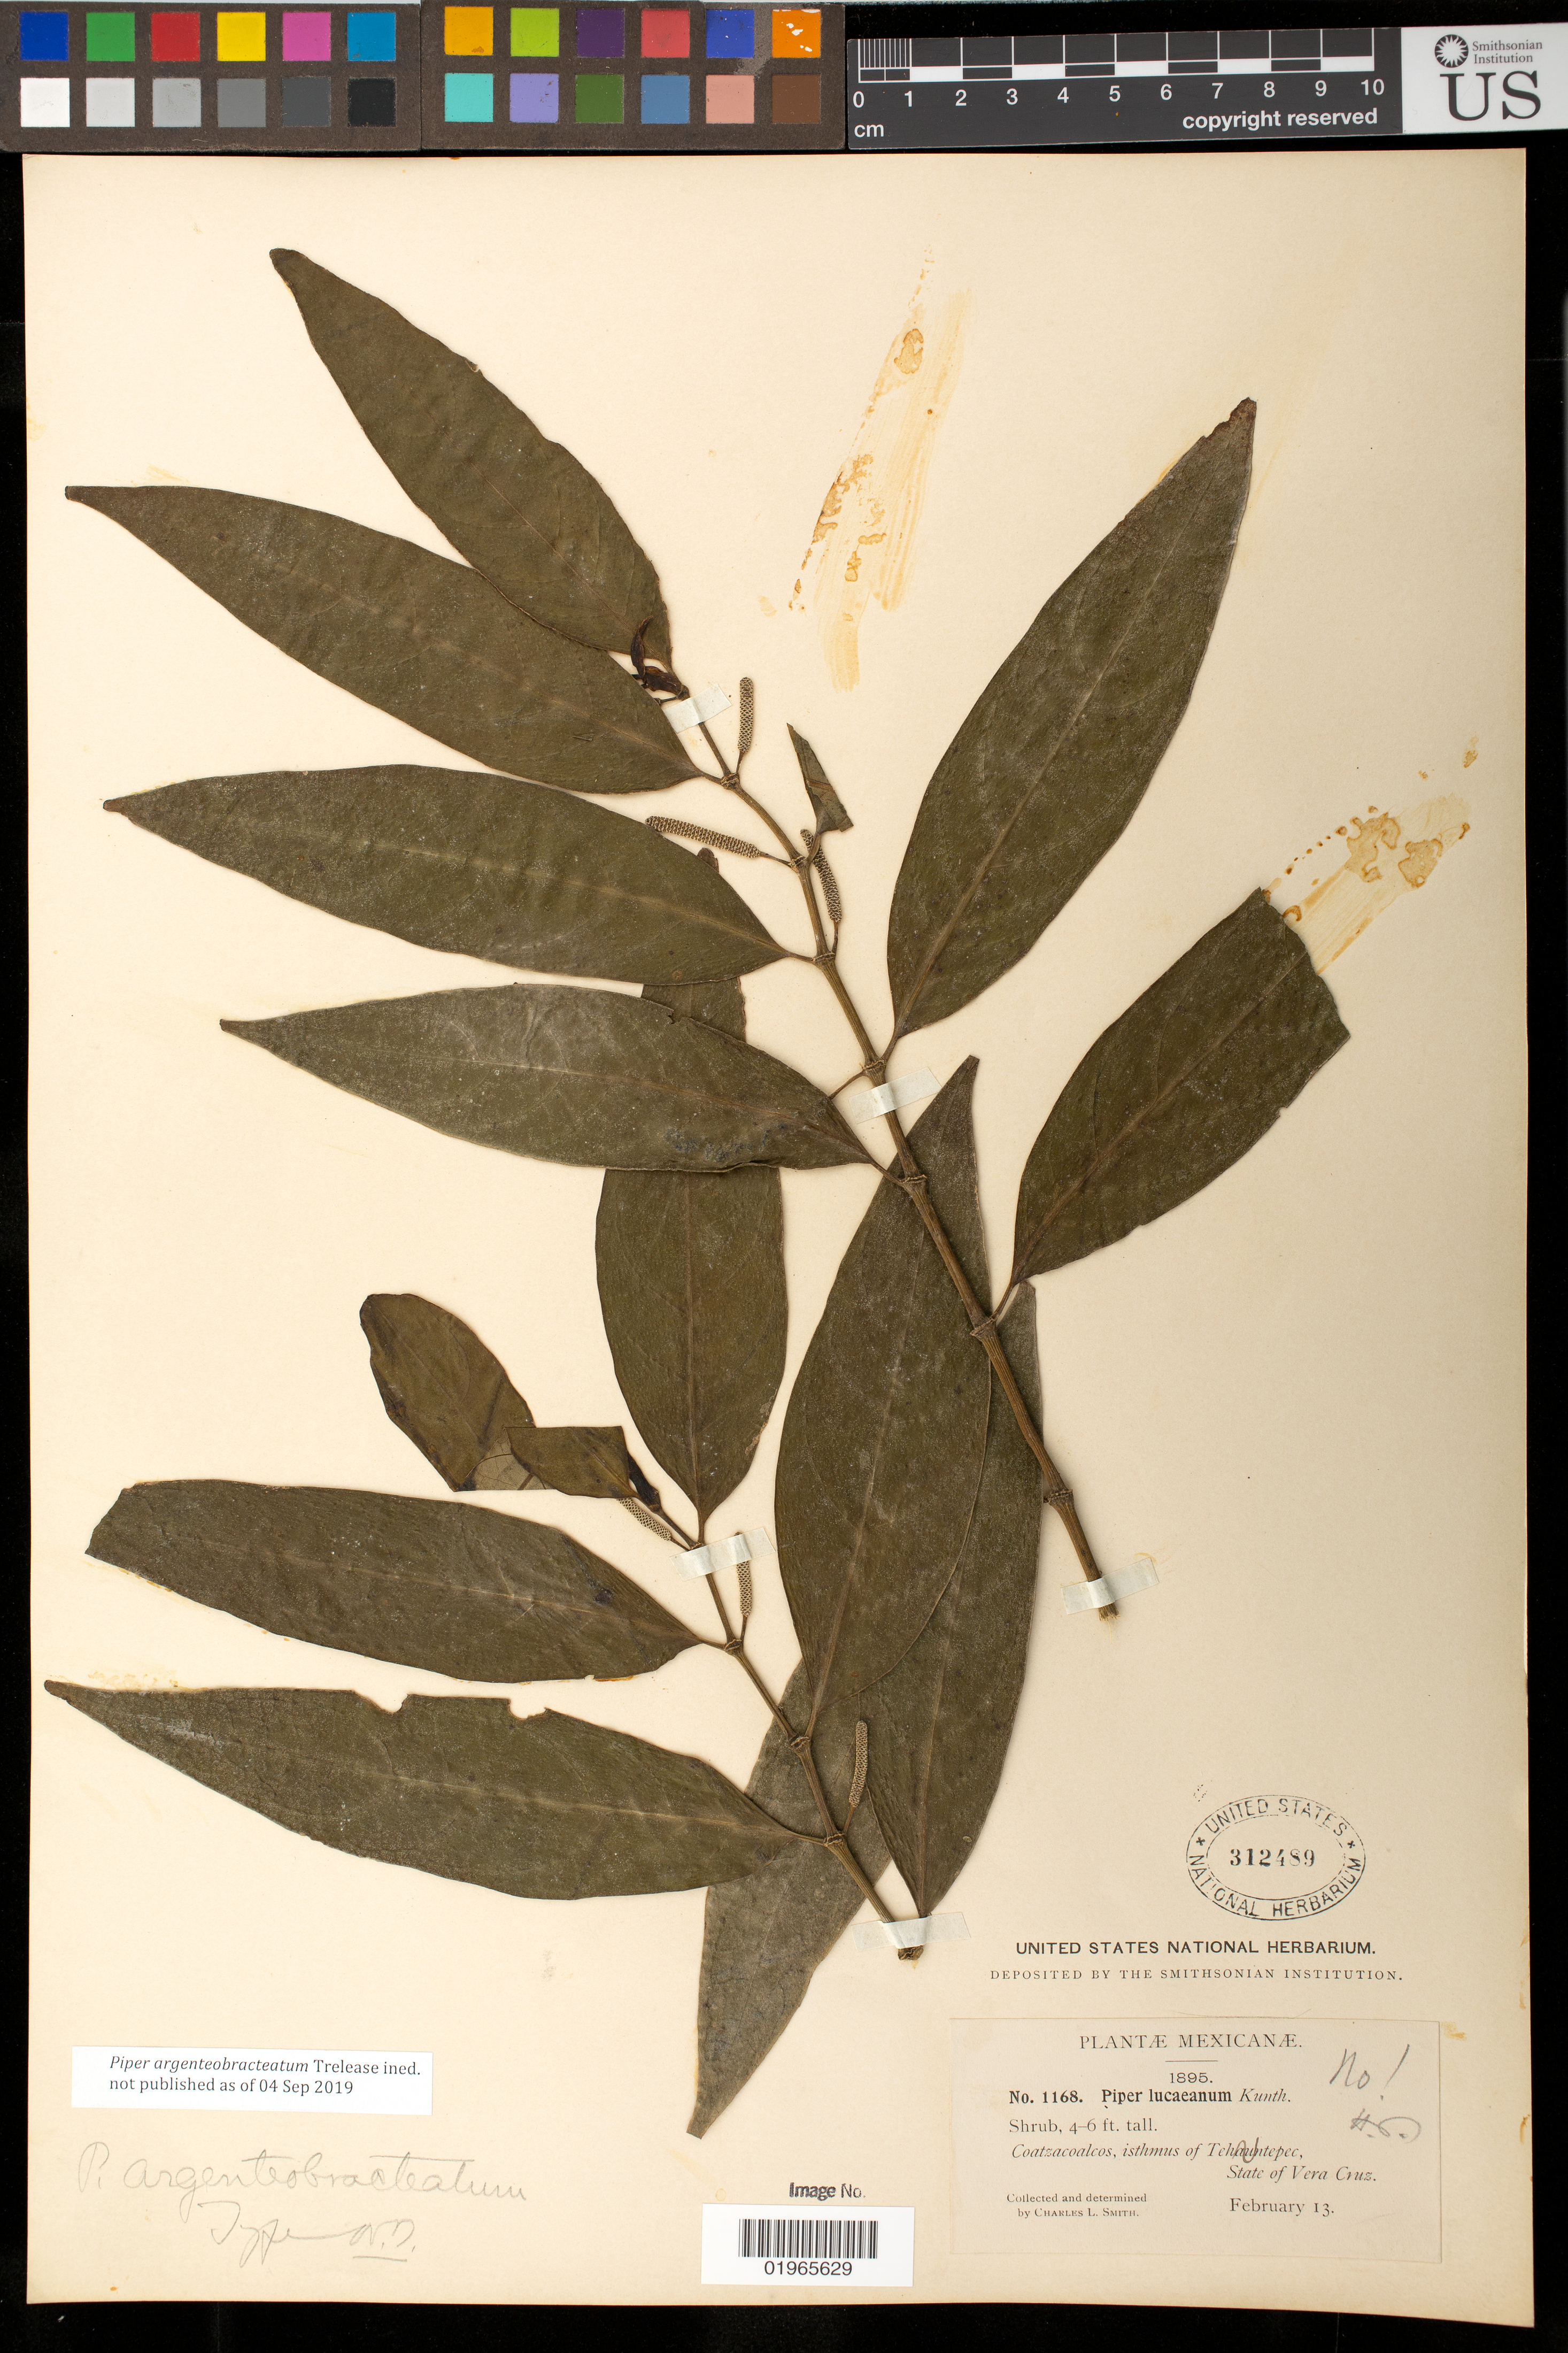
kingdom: Plantae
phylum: Tracheophyta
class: Magnoliopsida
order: Piperales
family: Piperaceae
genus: Piper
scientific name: Piper lucaeanum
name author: Kunth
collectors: C. L. Smith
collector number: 1168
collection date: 1895-02-13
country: Mexico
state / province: Veracruz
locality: Coatzacoalcos, isthmus of Tehuantepec, State of Vera Cruz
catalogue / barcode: US 312489